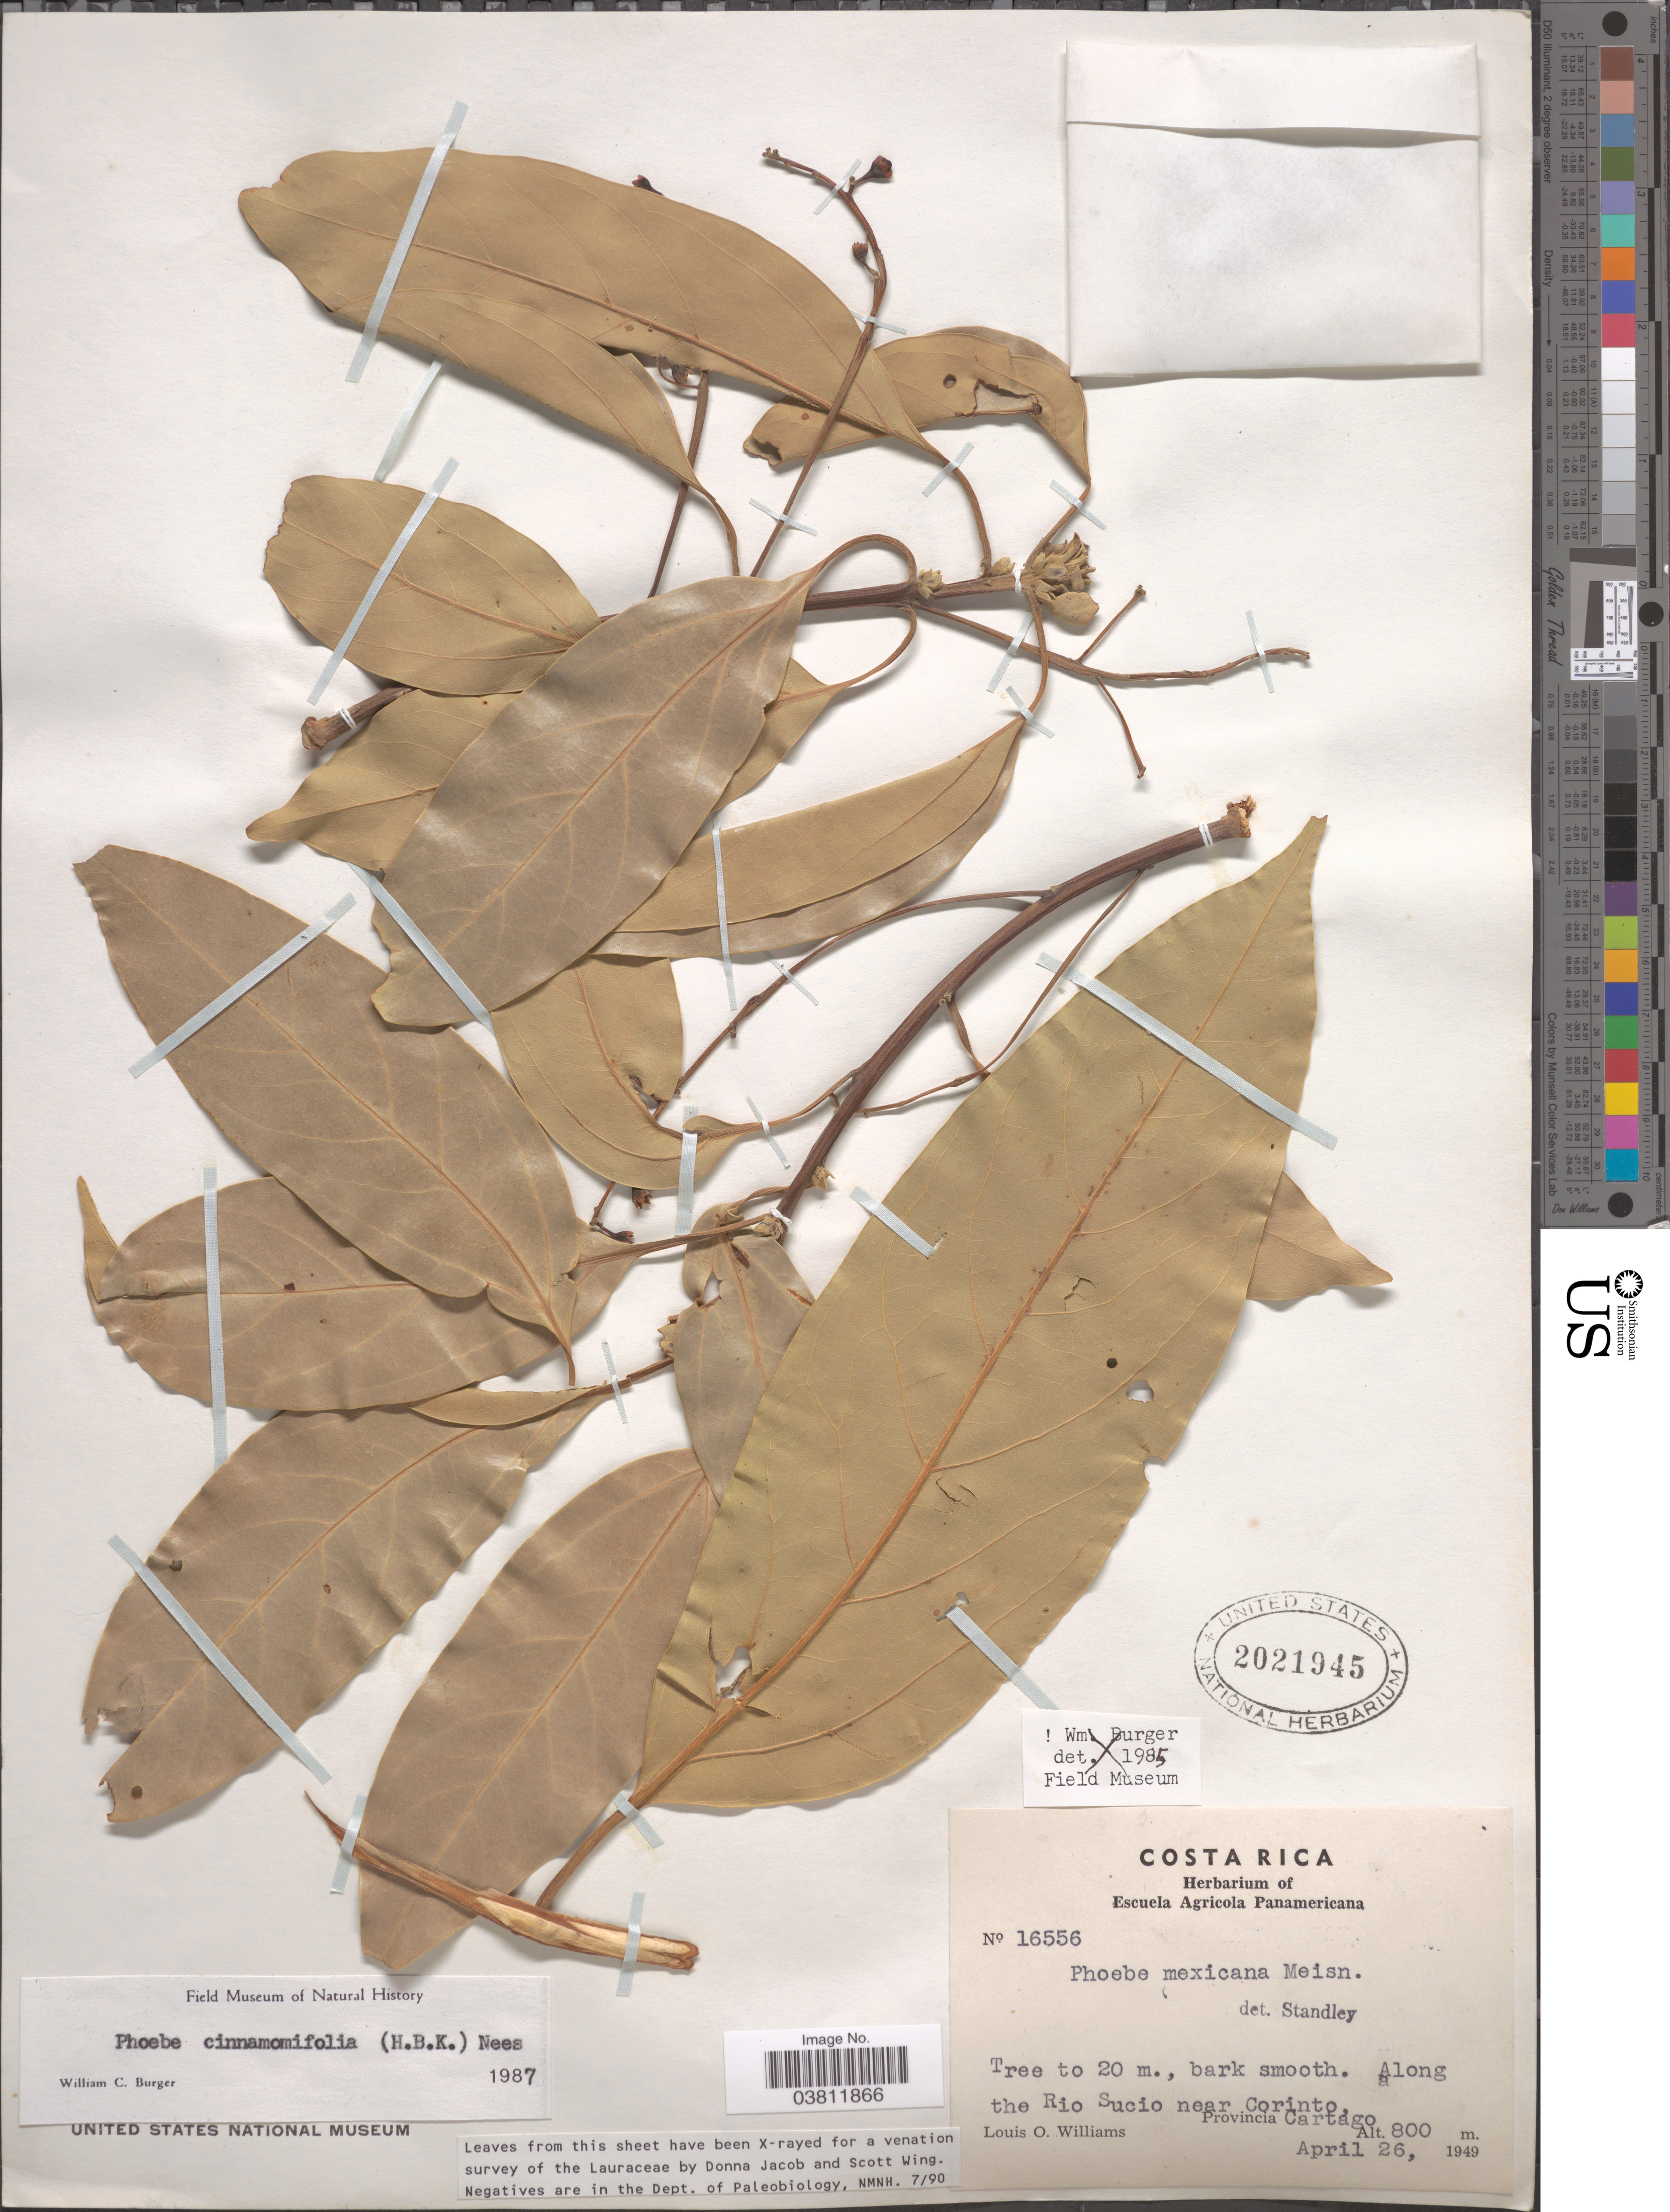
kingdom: Plantae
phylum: Tracheophyta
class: Magnoliopsida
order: Laurales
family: Lauraceae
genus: Phoebe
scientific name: Phoebe cinnamomifolia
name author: (Kunth) Nees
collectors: L. O. Williams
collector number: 16556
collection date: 1949-04-26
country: Costa Rica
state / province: Cartago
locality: Along the Rio Sucio near Corinto.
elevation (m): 800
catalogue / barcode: US 2021945